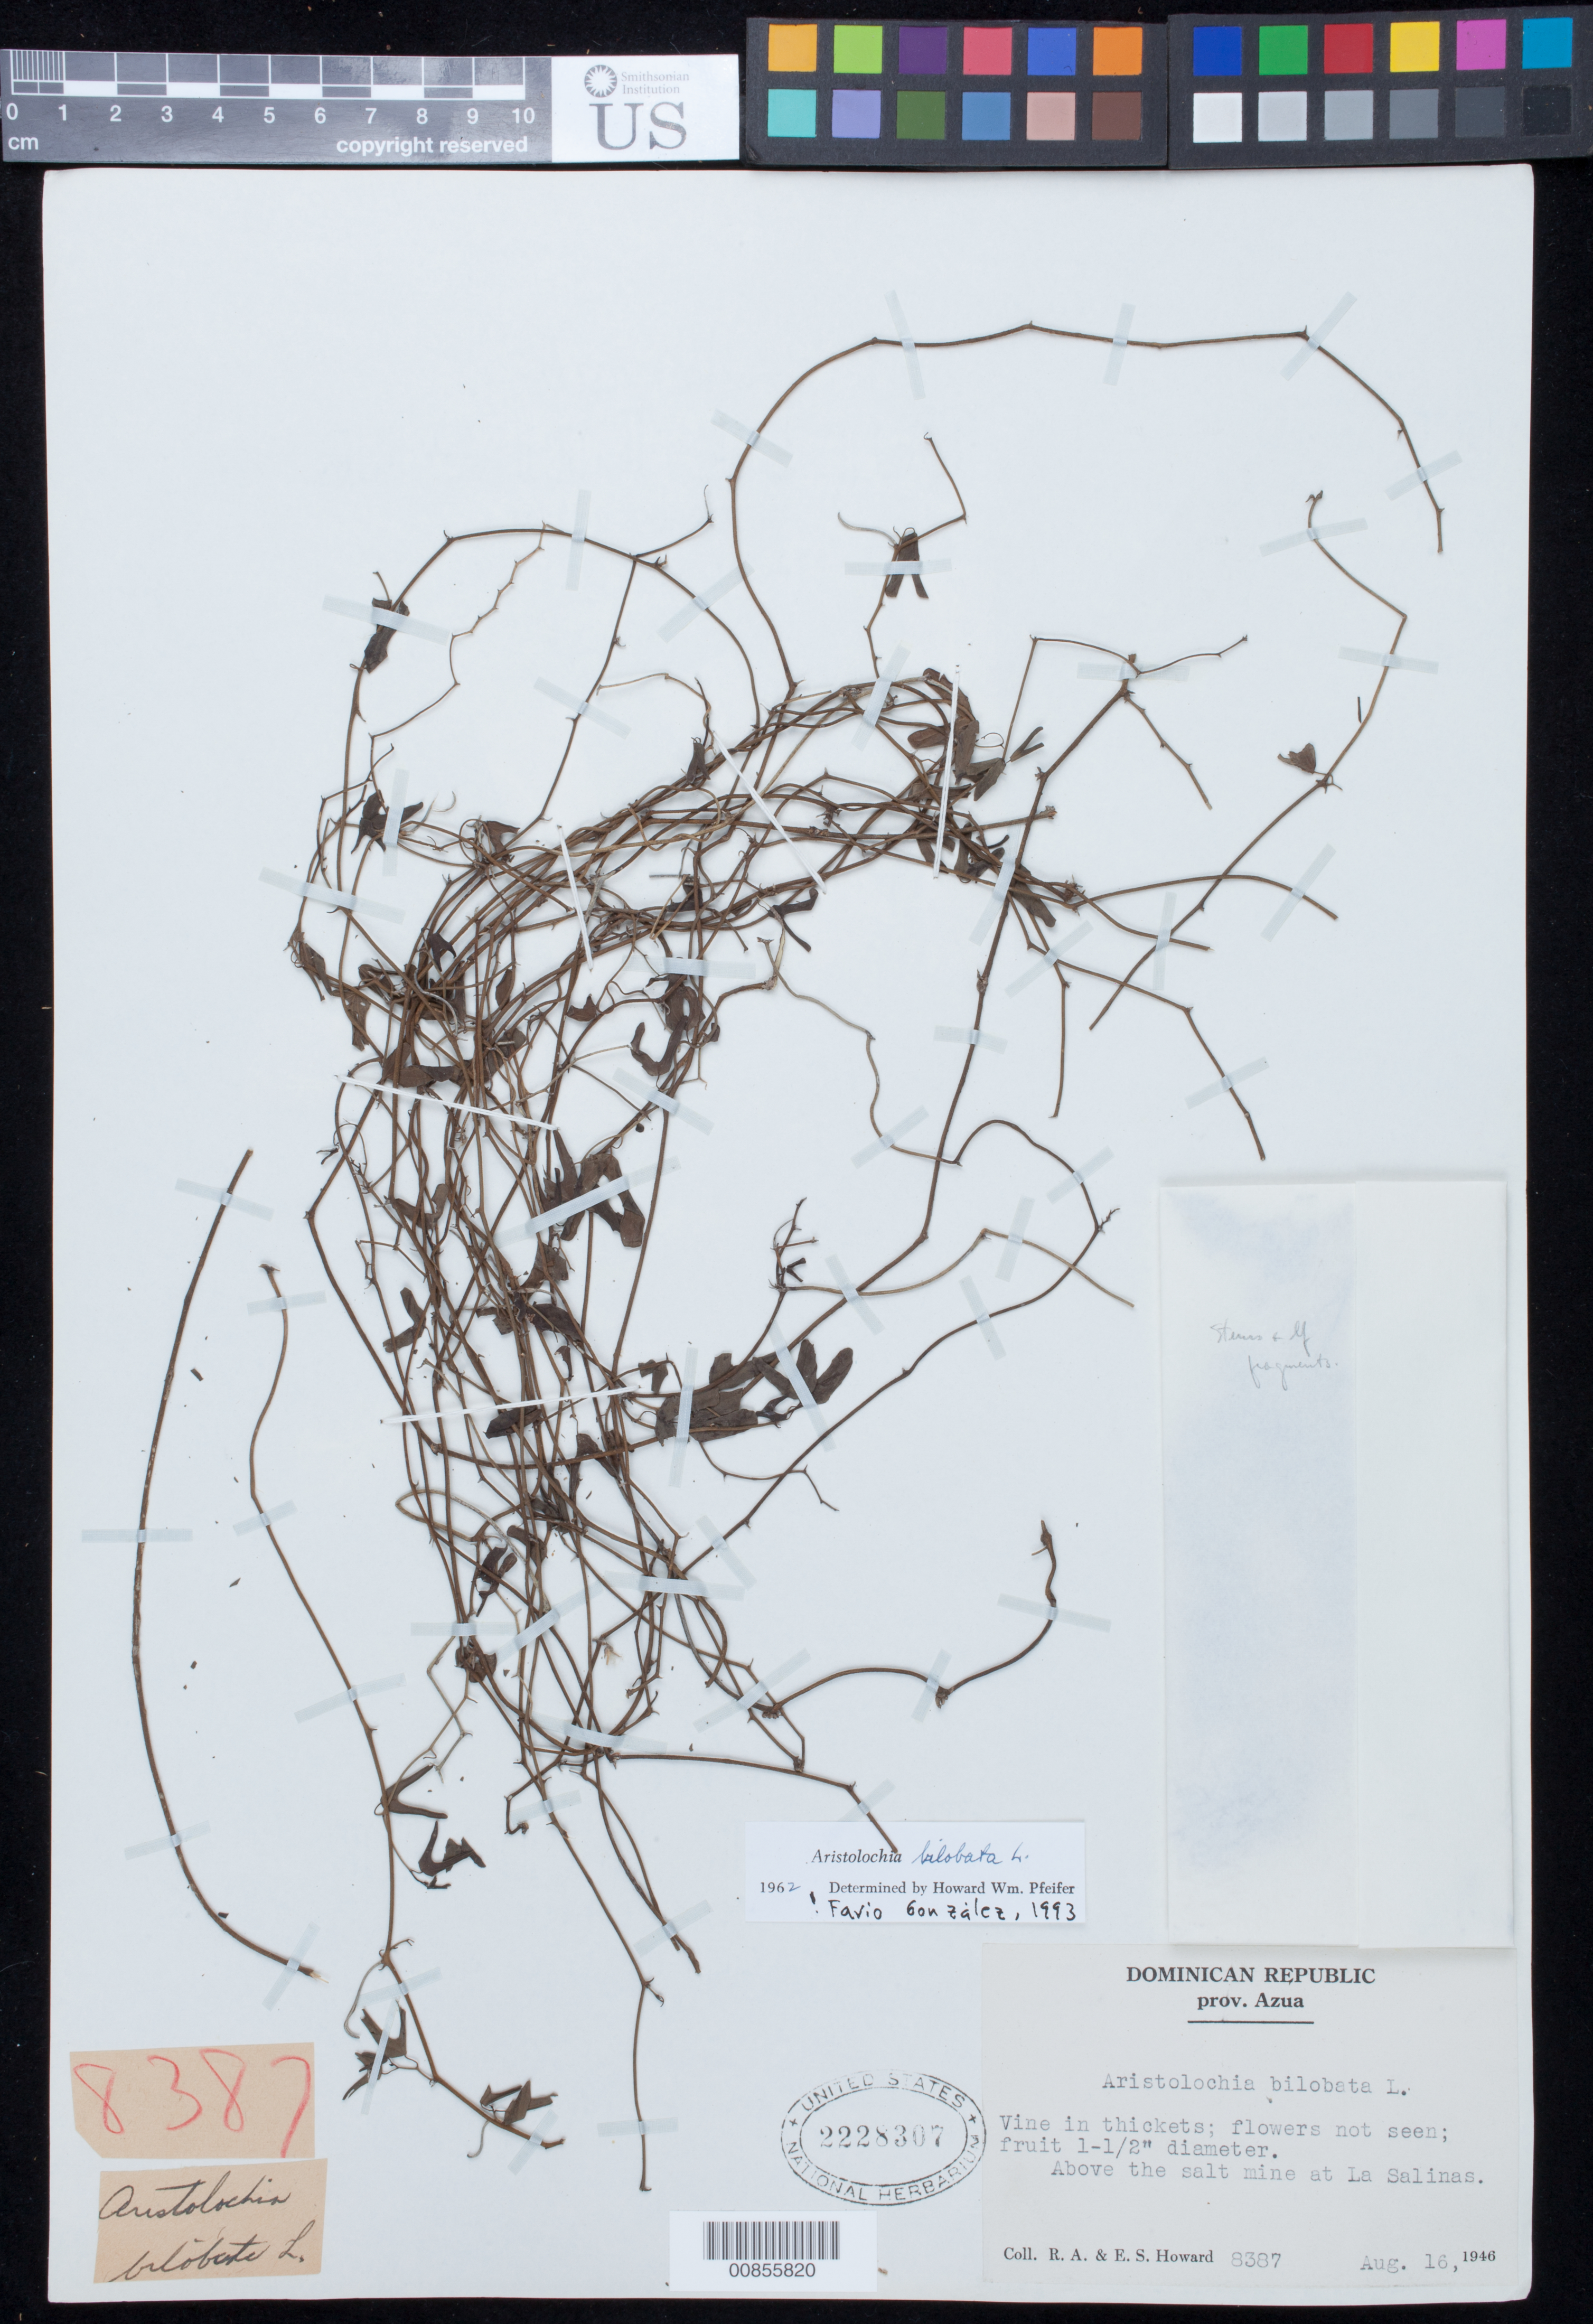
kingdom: Plantae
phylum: Tracheophyta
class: Magnoliopsida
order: Piperales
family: Aristolochiaceae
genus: Aristolochia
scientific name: Aristolochia adiastola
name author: G.A. Romero & Elad.Fernández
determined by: Romero González, G. A.; Ferreras, Irina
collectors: R. A. Howard & E. S. Howard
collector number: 8387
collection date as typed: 16 Aug 1946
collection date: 1946-08-16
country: Dominican Republic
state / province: Azua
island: Hispaniola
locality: Above the salt mine at Las Salinas.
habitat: In thickets.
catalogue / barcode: US 2228307